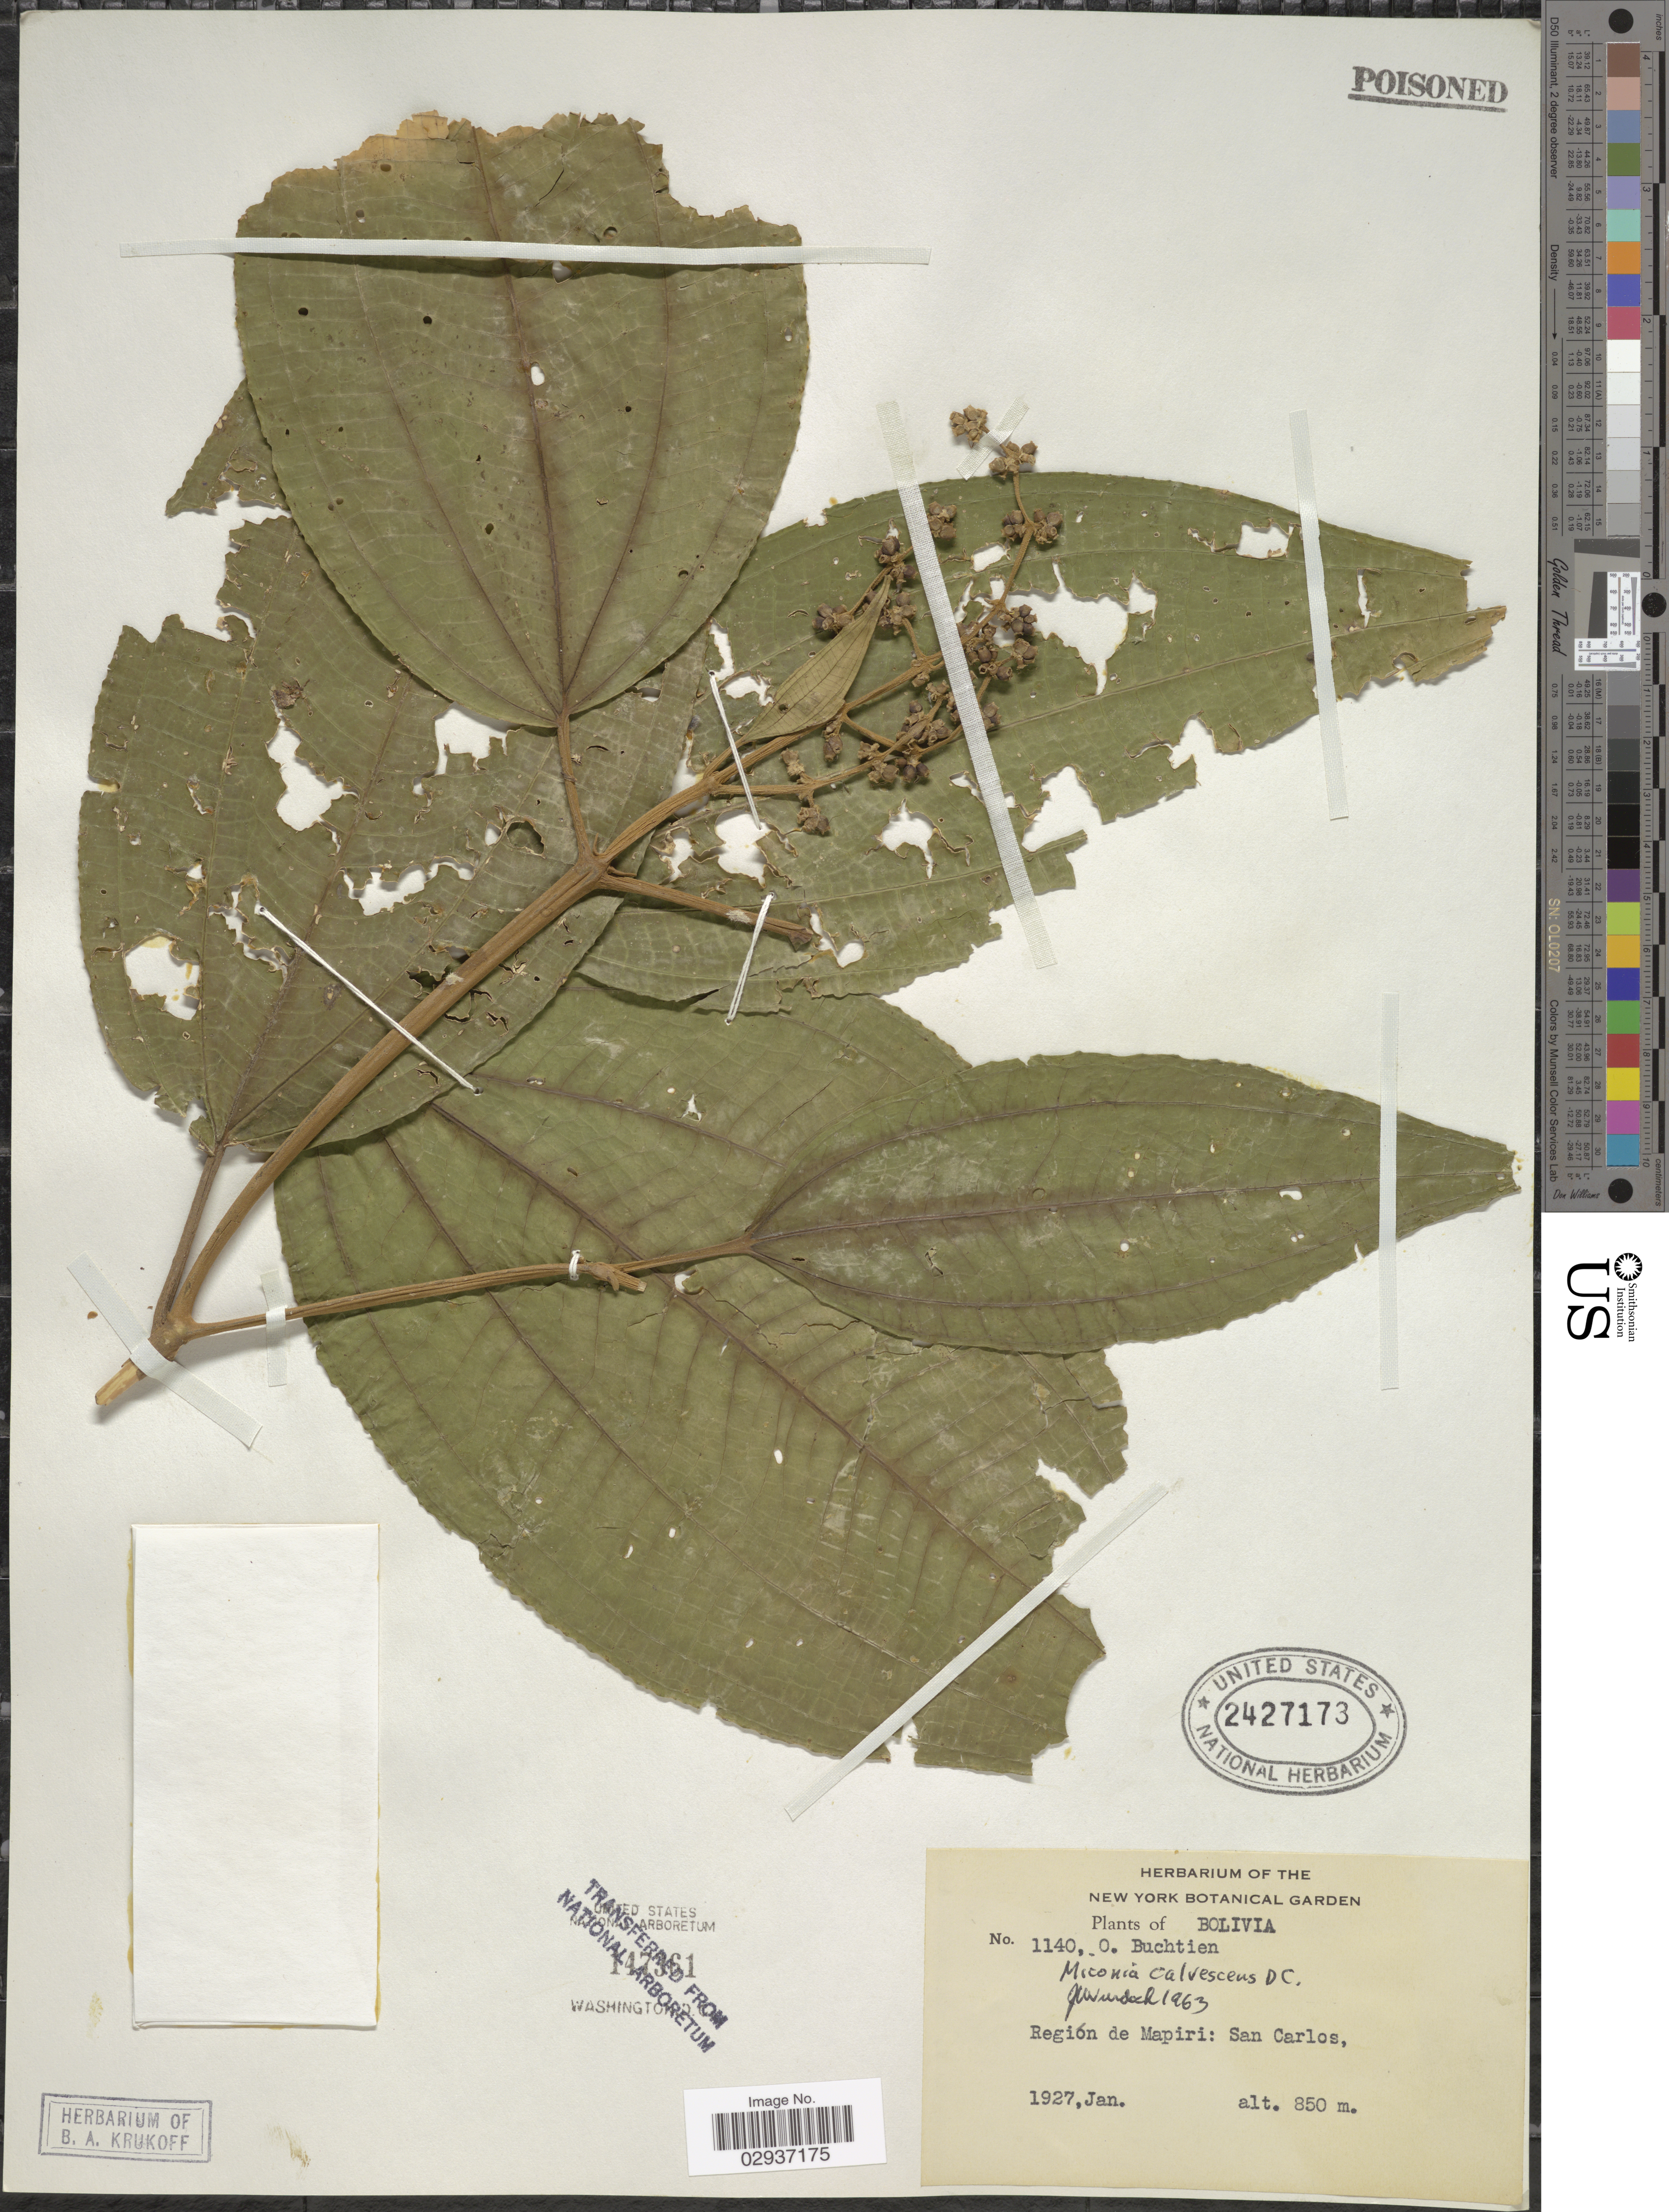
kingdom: Plantae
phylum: Tracheophyta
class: Magnoliopsida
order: Myrtales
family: Melastomataceae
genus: Miconia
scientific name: Miconia calvescens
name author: DC.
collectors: O. Buchtien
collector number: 1140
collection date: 1927-01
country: Bolivia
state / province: La Paz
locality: Región de Mapiri: San Carlos.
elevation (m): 850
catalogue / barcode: US 2427173